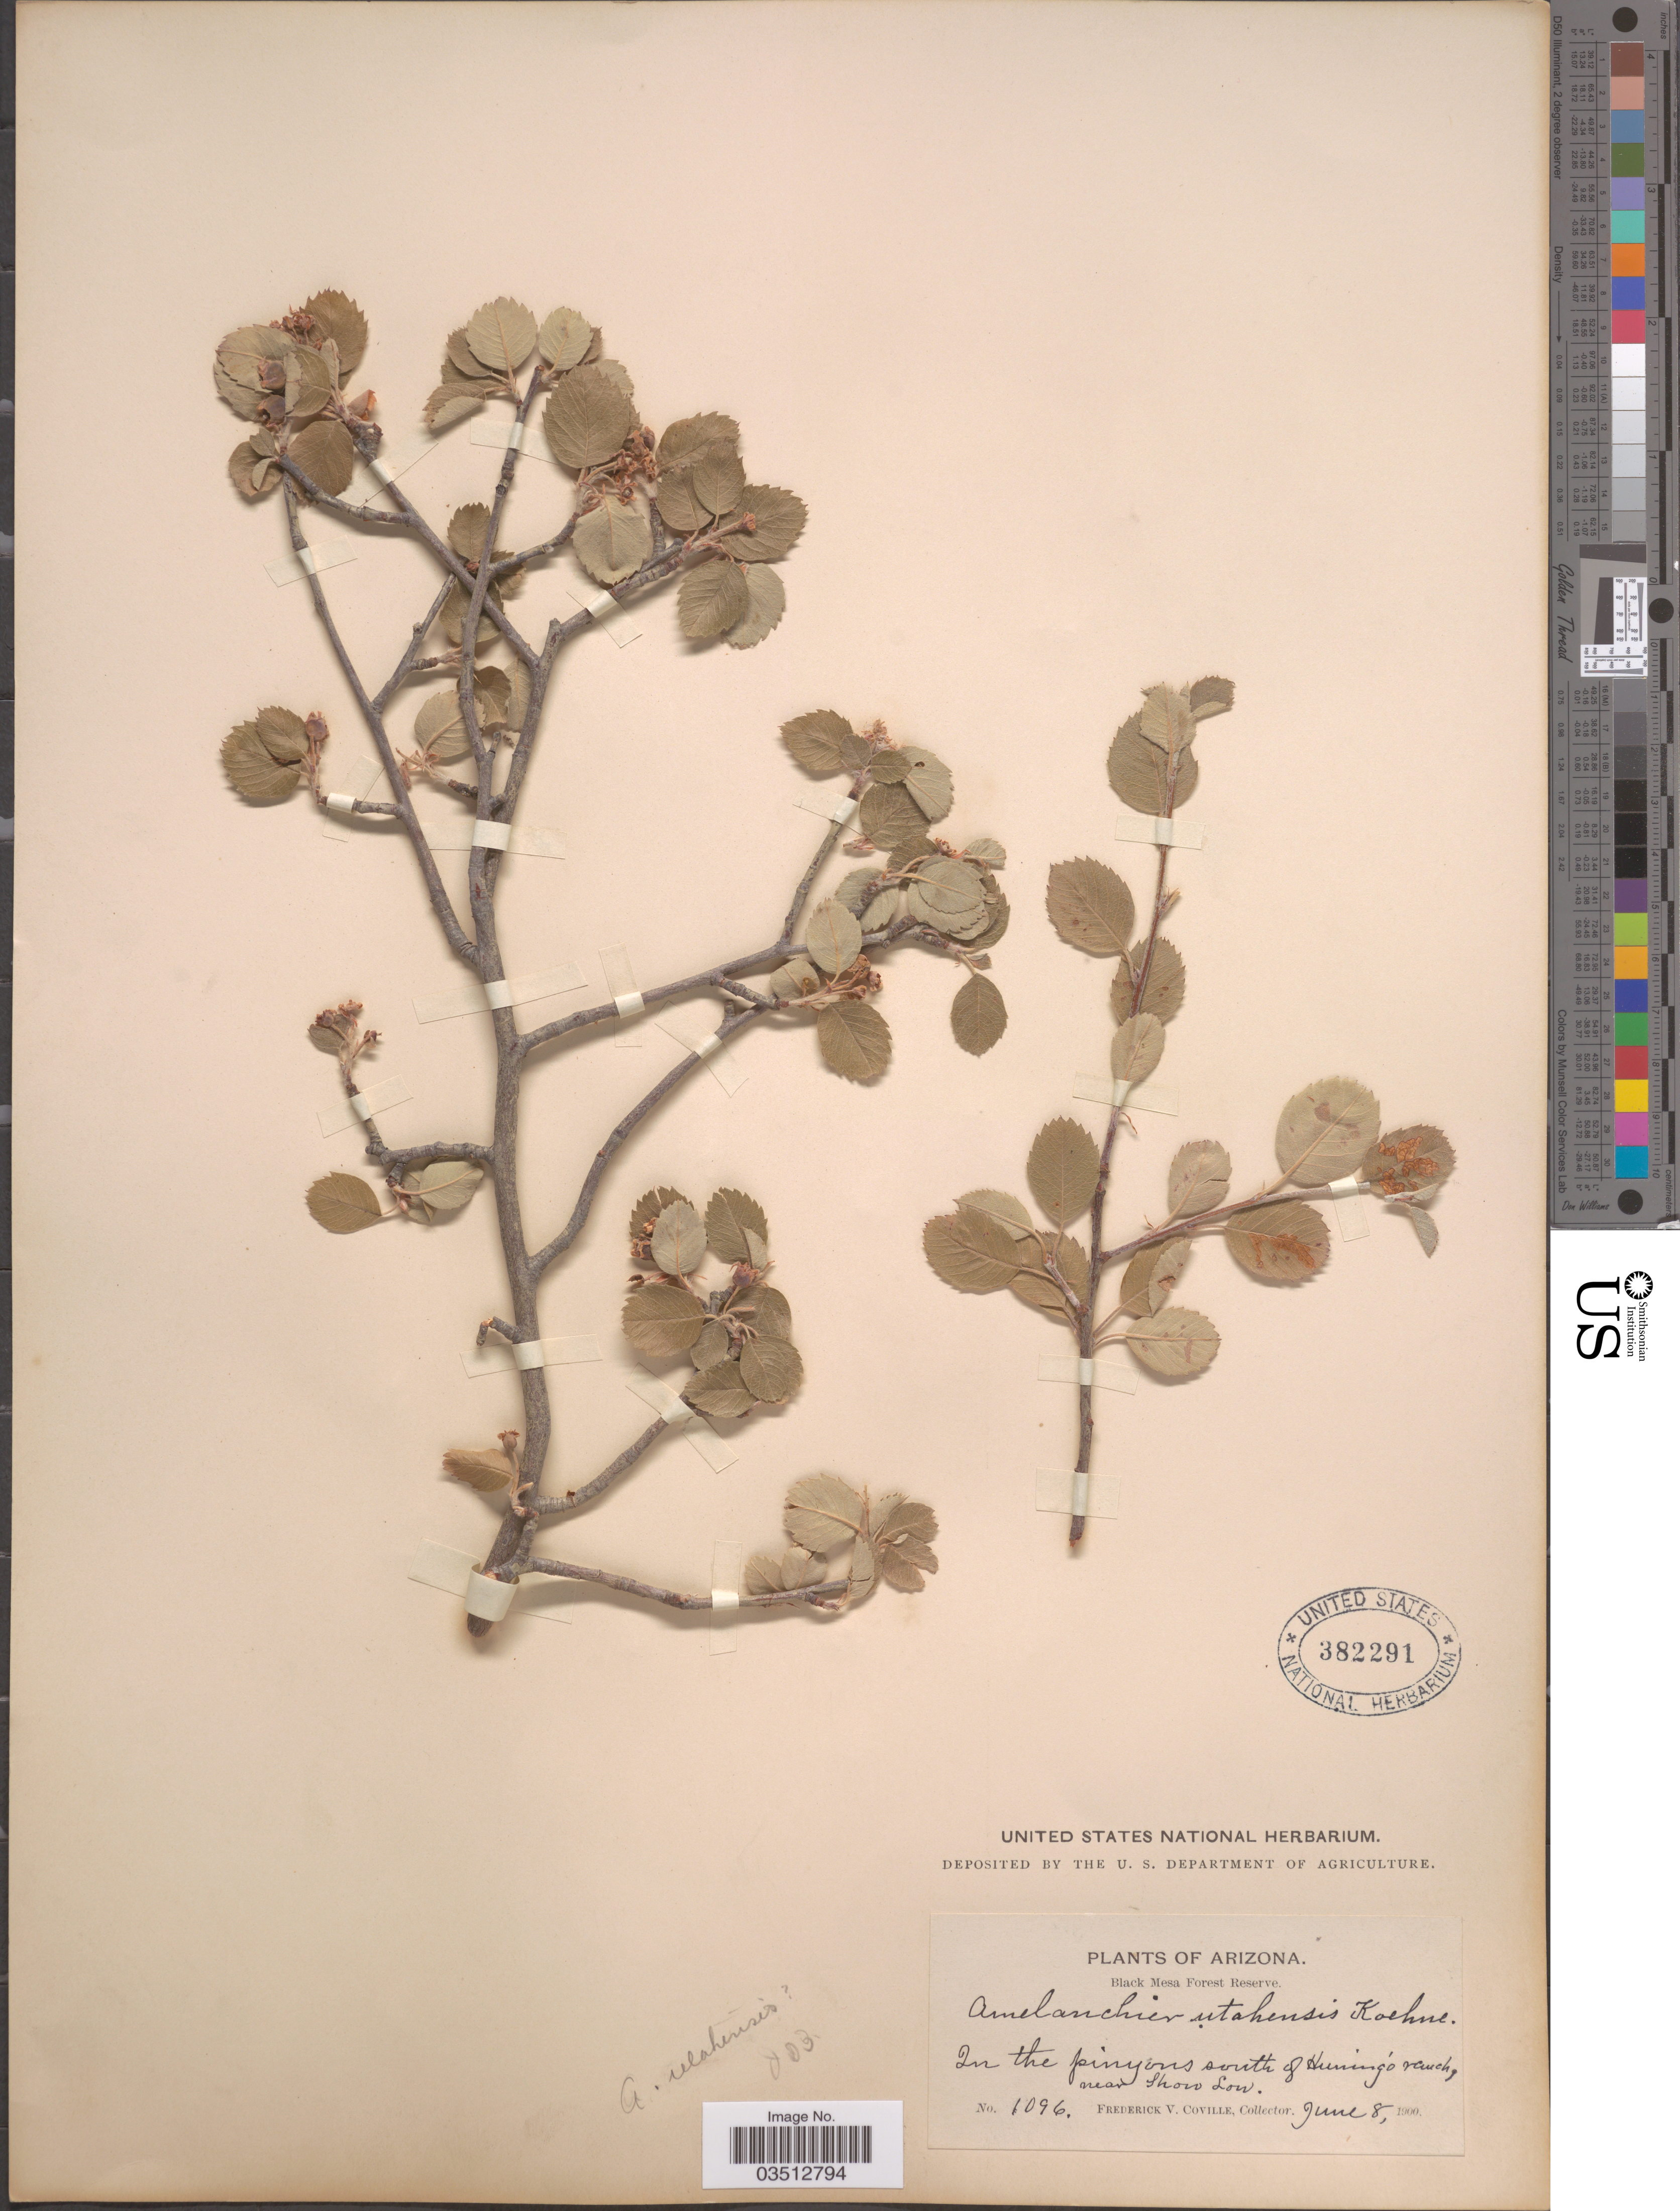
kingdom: Plantae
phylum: Tracheophyta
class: Magnoliopsida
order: Rosales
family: Rosaceae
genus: Amelanchier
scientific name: Amelanchier utahensis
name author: Koehne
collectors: F. V. Coville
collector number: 1096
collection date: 1900-06-08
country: United States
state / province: Arizona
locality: Black Mesa Forest Reserve. In the pinyons south of Huning's ranch, near Show Low.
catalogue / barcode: US 382291